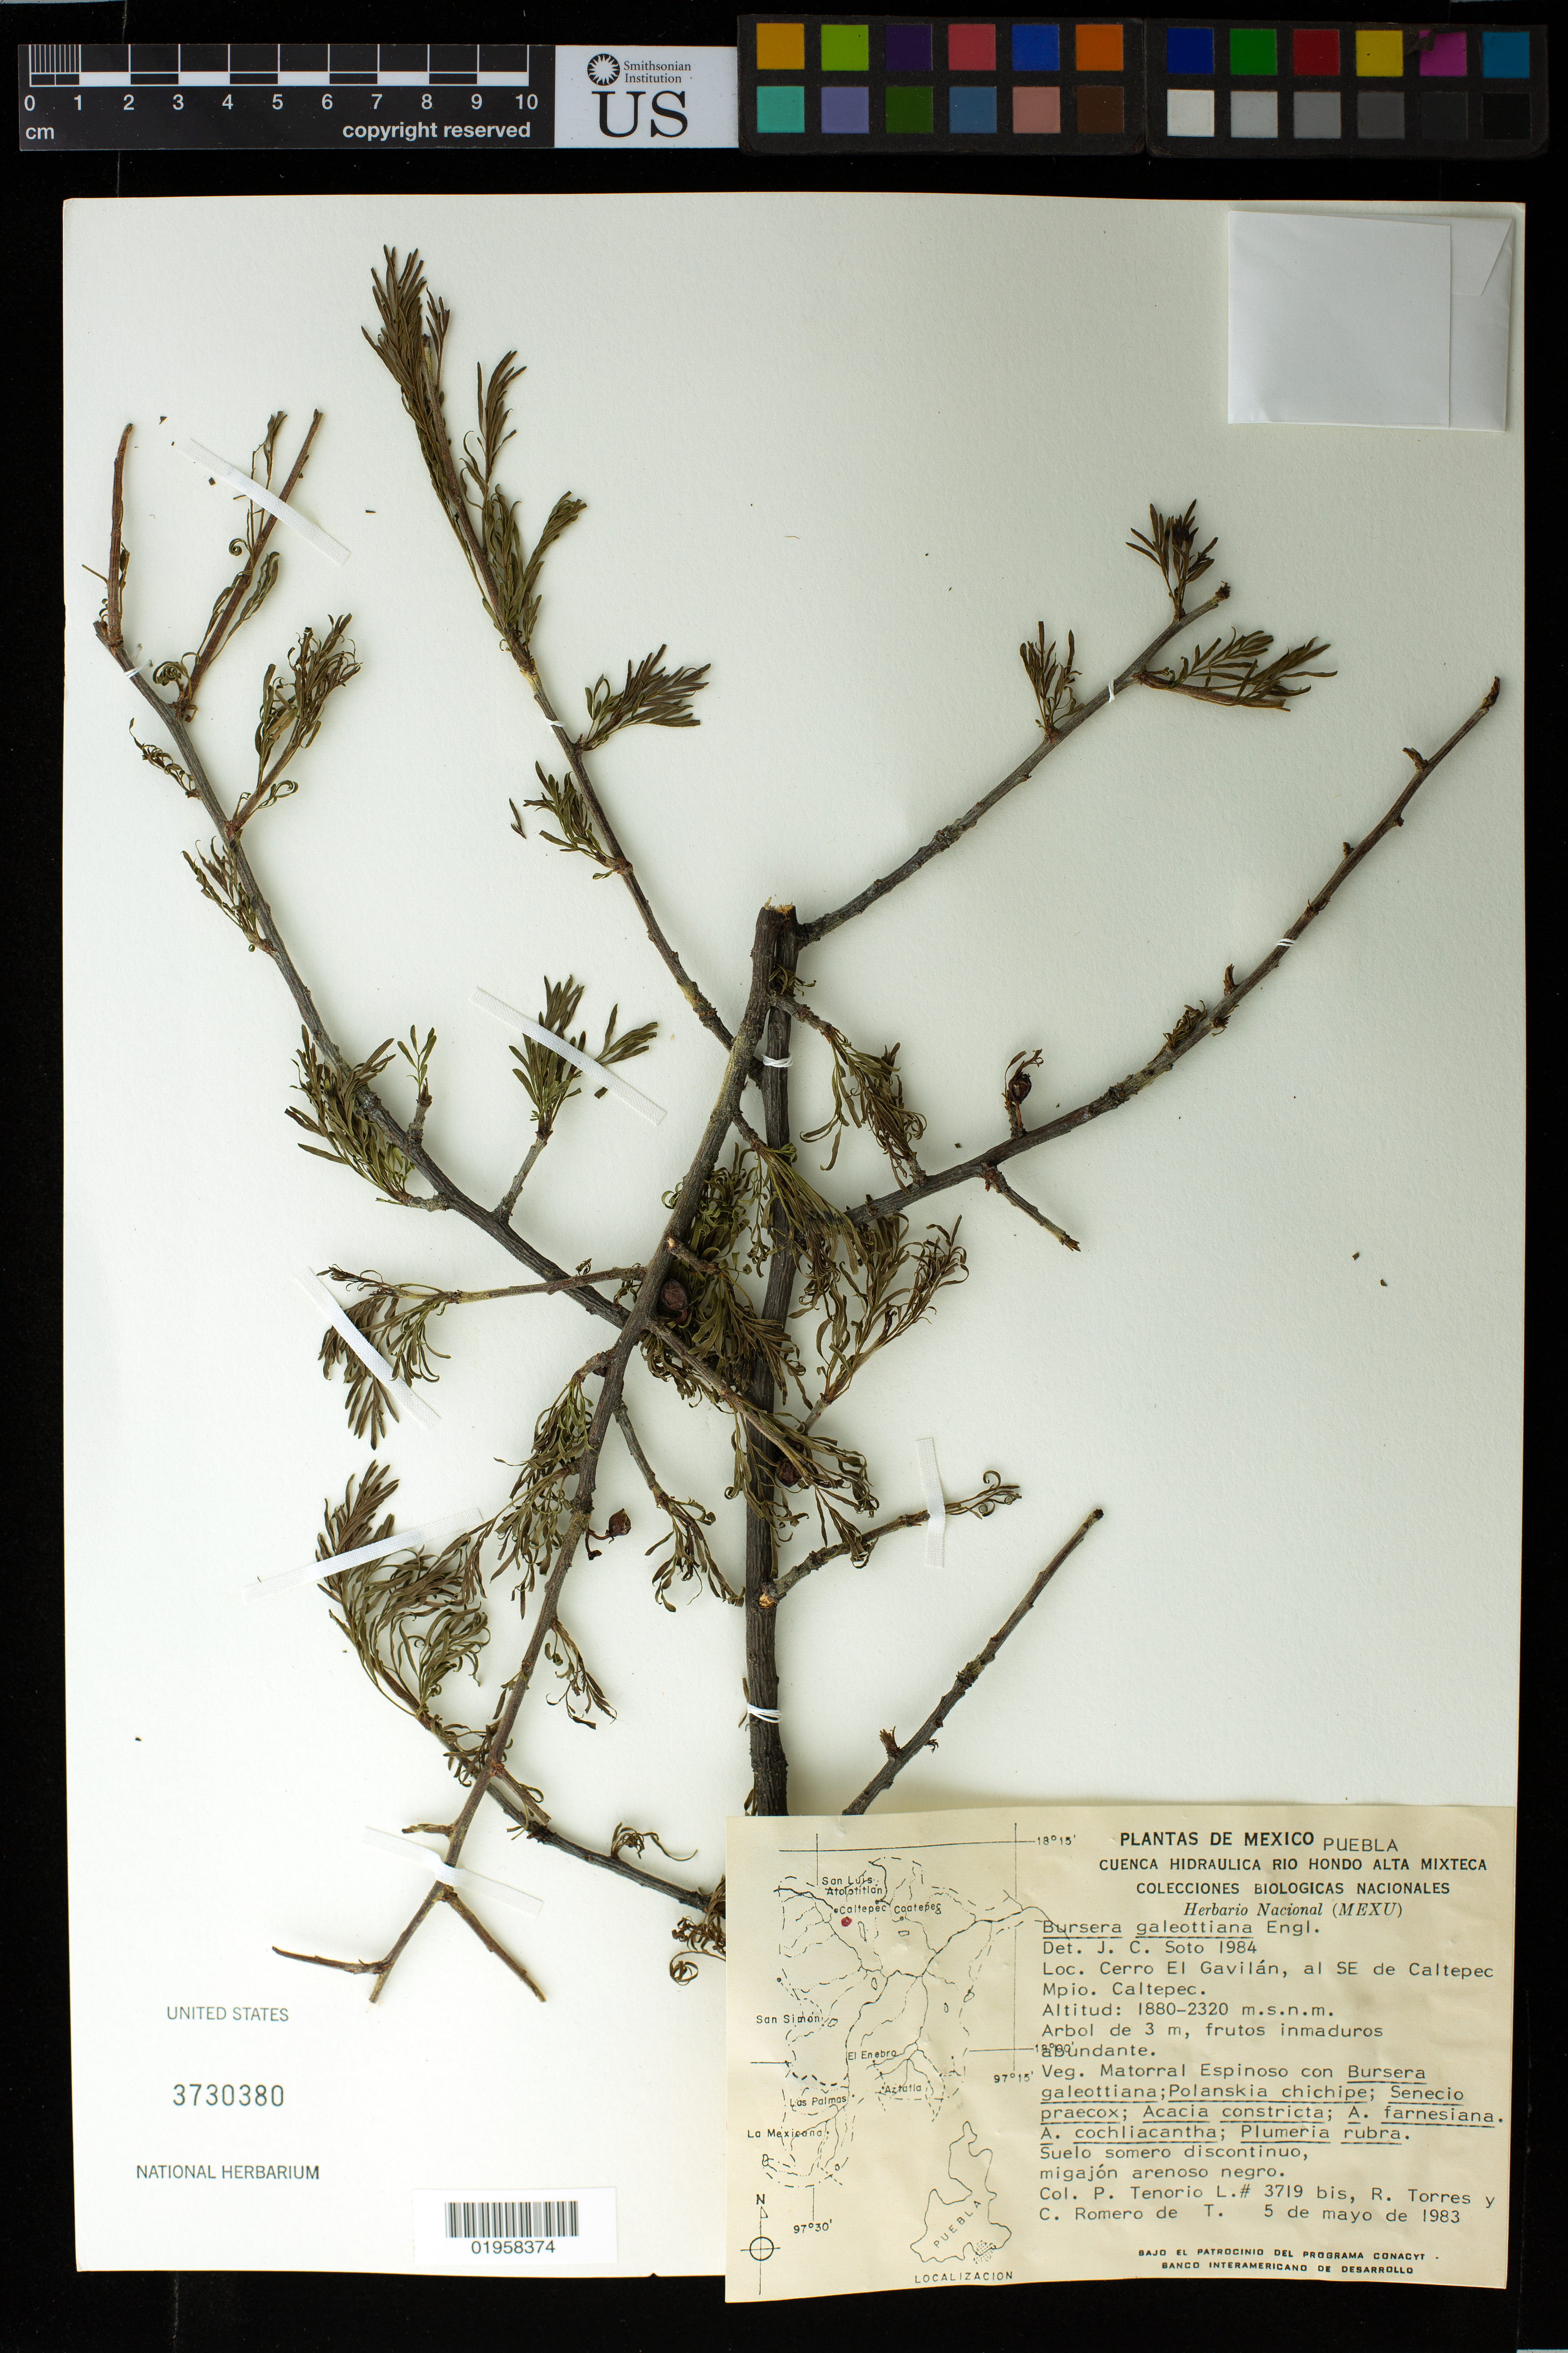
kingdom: Plantae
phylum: Tracheophyta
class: Magnoliopsida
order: Sapindales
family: Burseraceae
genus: Bursera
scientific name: Bursera galeottiana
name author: Engl.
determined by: Soto, J. C.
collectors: P. Tenorio L., R. Torres & C. Romero de T.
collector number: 3719 b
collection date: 1983-05-05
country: Mexico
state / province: Puebla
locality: Cerro El Gavilán, al SE de Caltepec. Mpio. Caltepec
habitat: Suelo somero discontinuo, migajón arenoso negro. Matorral espinoso con Bursera galeottiana; Polanskia chichipe; Senecio praecox; Acacia consricts; A. farnesiana, A. cochliacantha; Plumeria rubra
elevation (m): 1880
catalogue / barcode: US 3730380